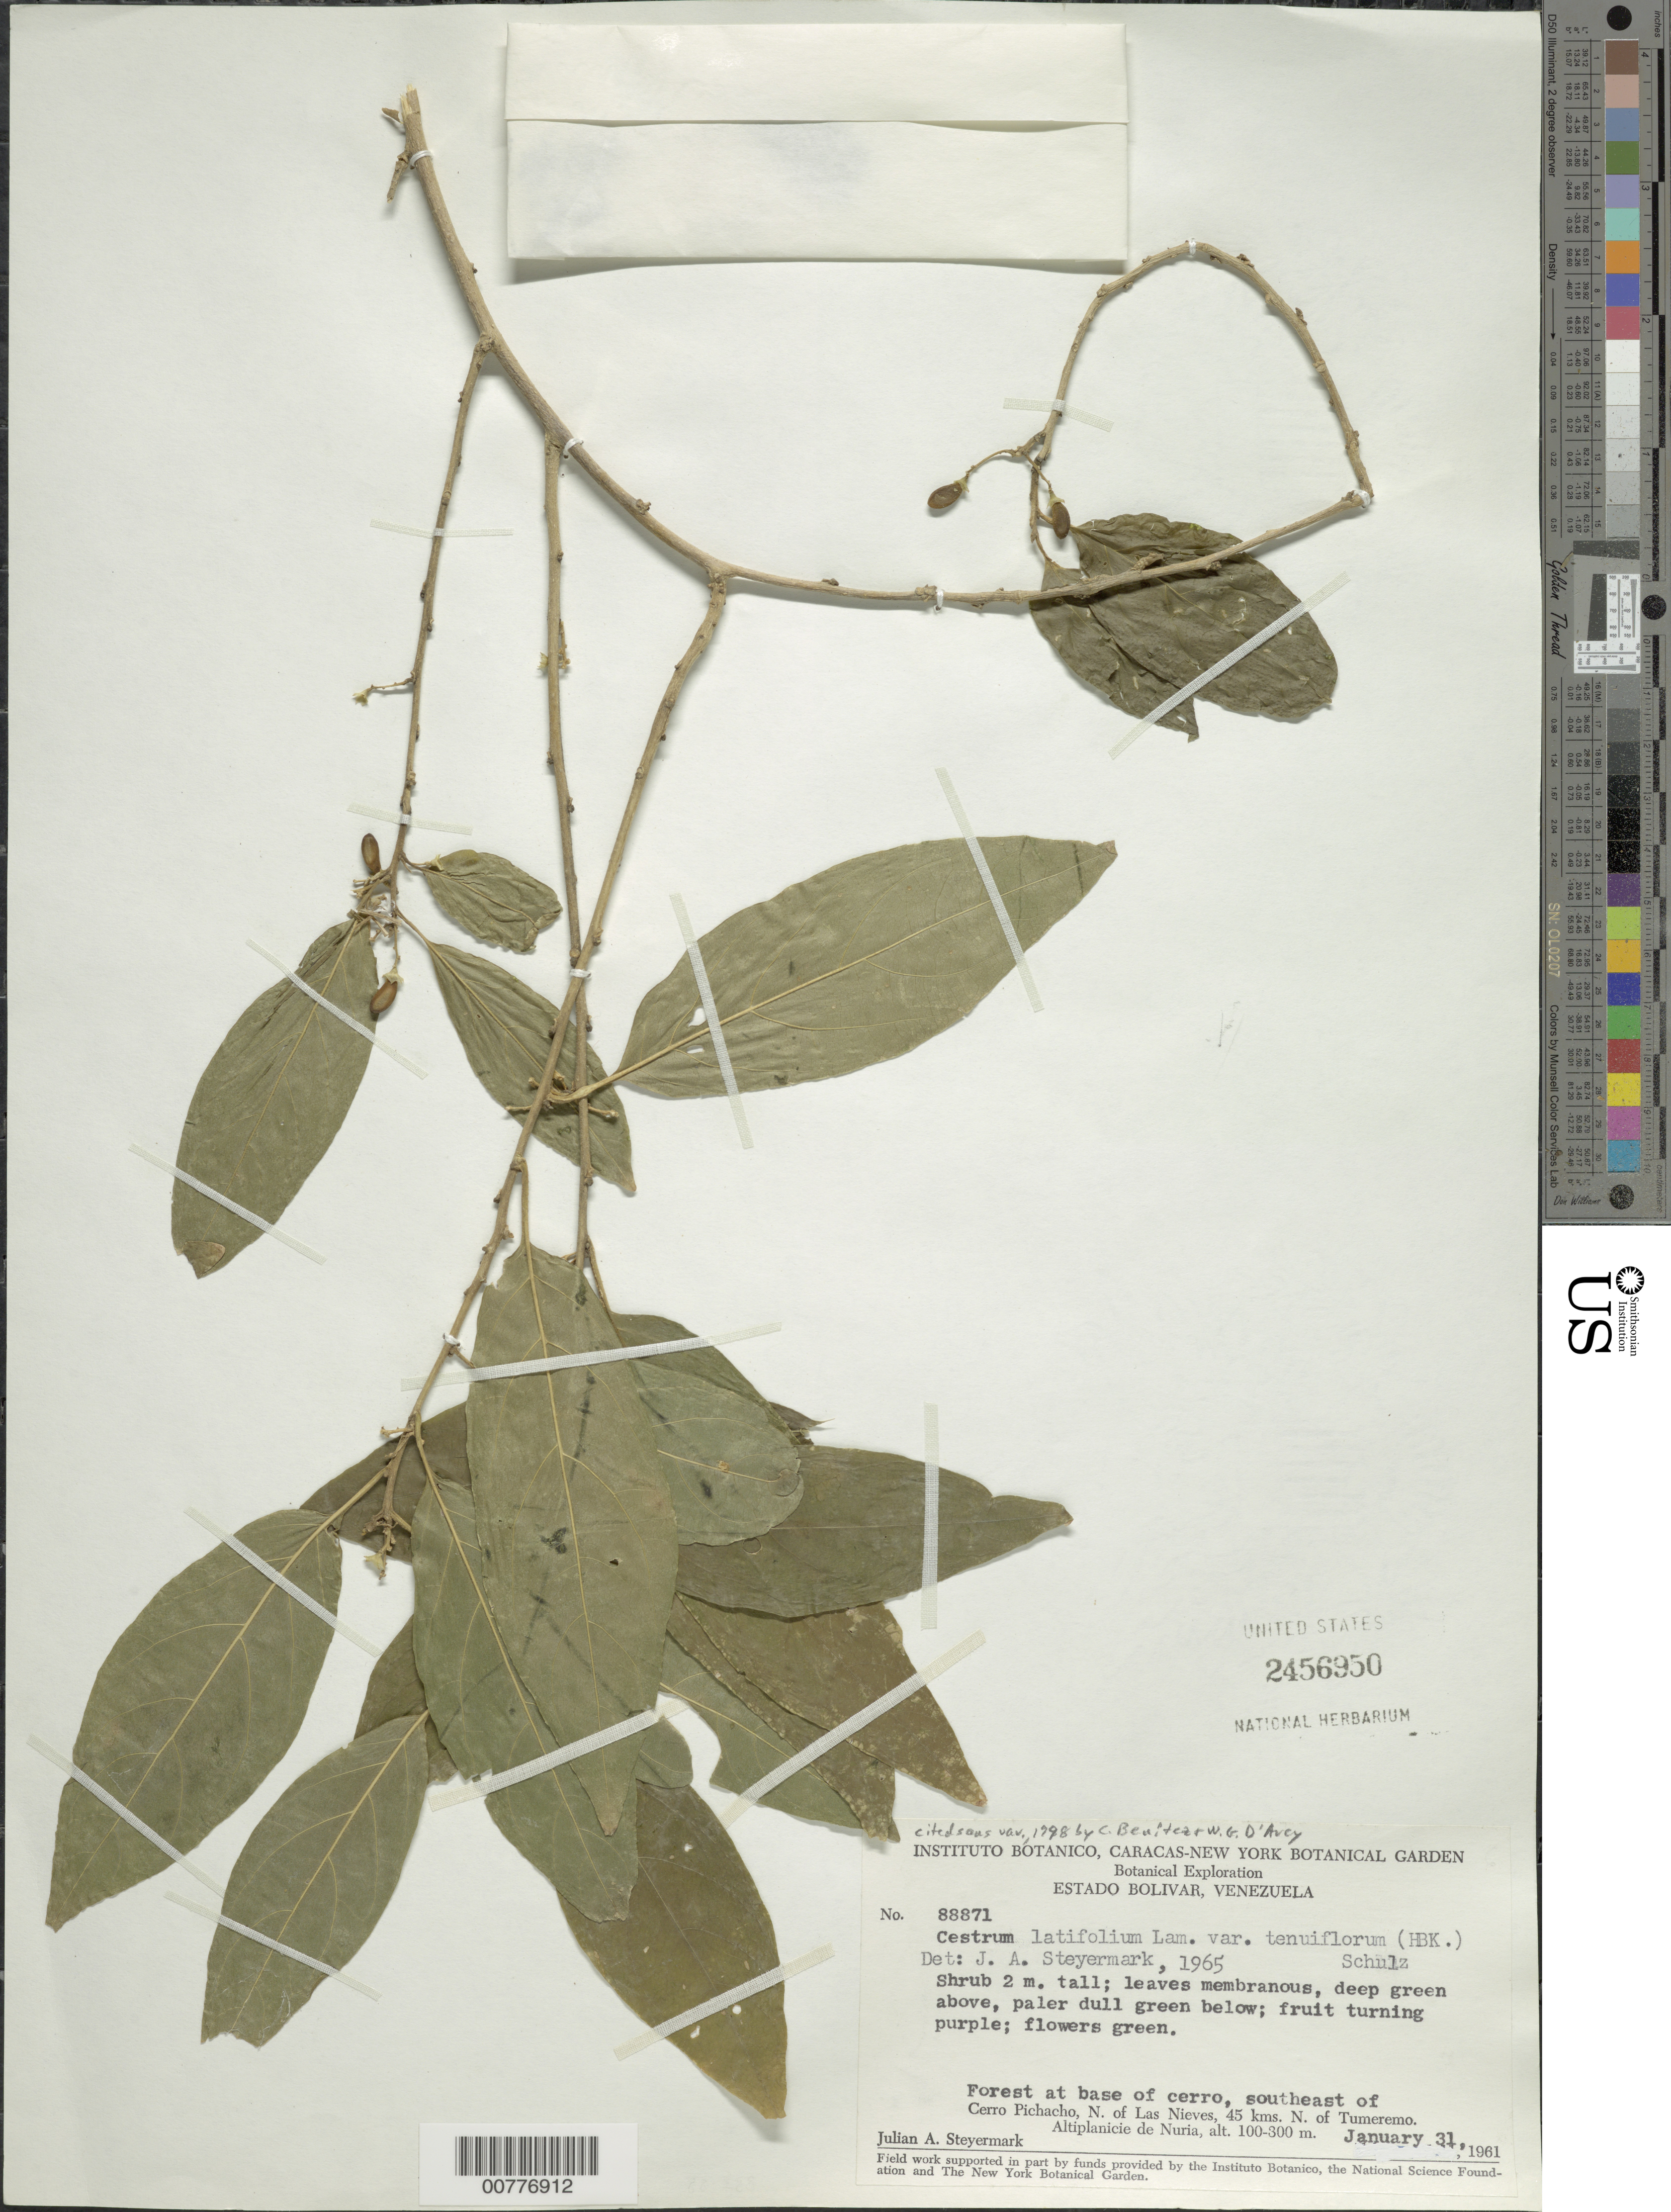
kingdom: Plantae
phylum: Tracheophyta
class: Magnoliopsida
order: Solanales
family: Solanaceae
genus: Cestrum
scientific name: Cestrum latifolium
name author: Lam.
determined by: D'Arcy, W. G.; Benítez, C. E.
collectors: J. Steyermark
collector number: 88871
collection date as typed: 31-Jan-61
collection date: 1961-01-31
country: Venezuela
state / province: Bolívar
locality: Cerro El Picacho, SE of; N of Las Nieves, 45 km N of Tumeremo, Altiplanicie de Nuria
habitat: Forest at base of cerro, SE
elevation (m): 100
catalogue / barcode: US 2456950